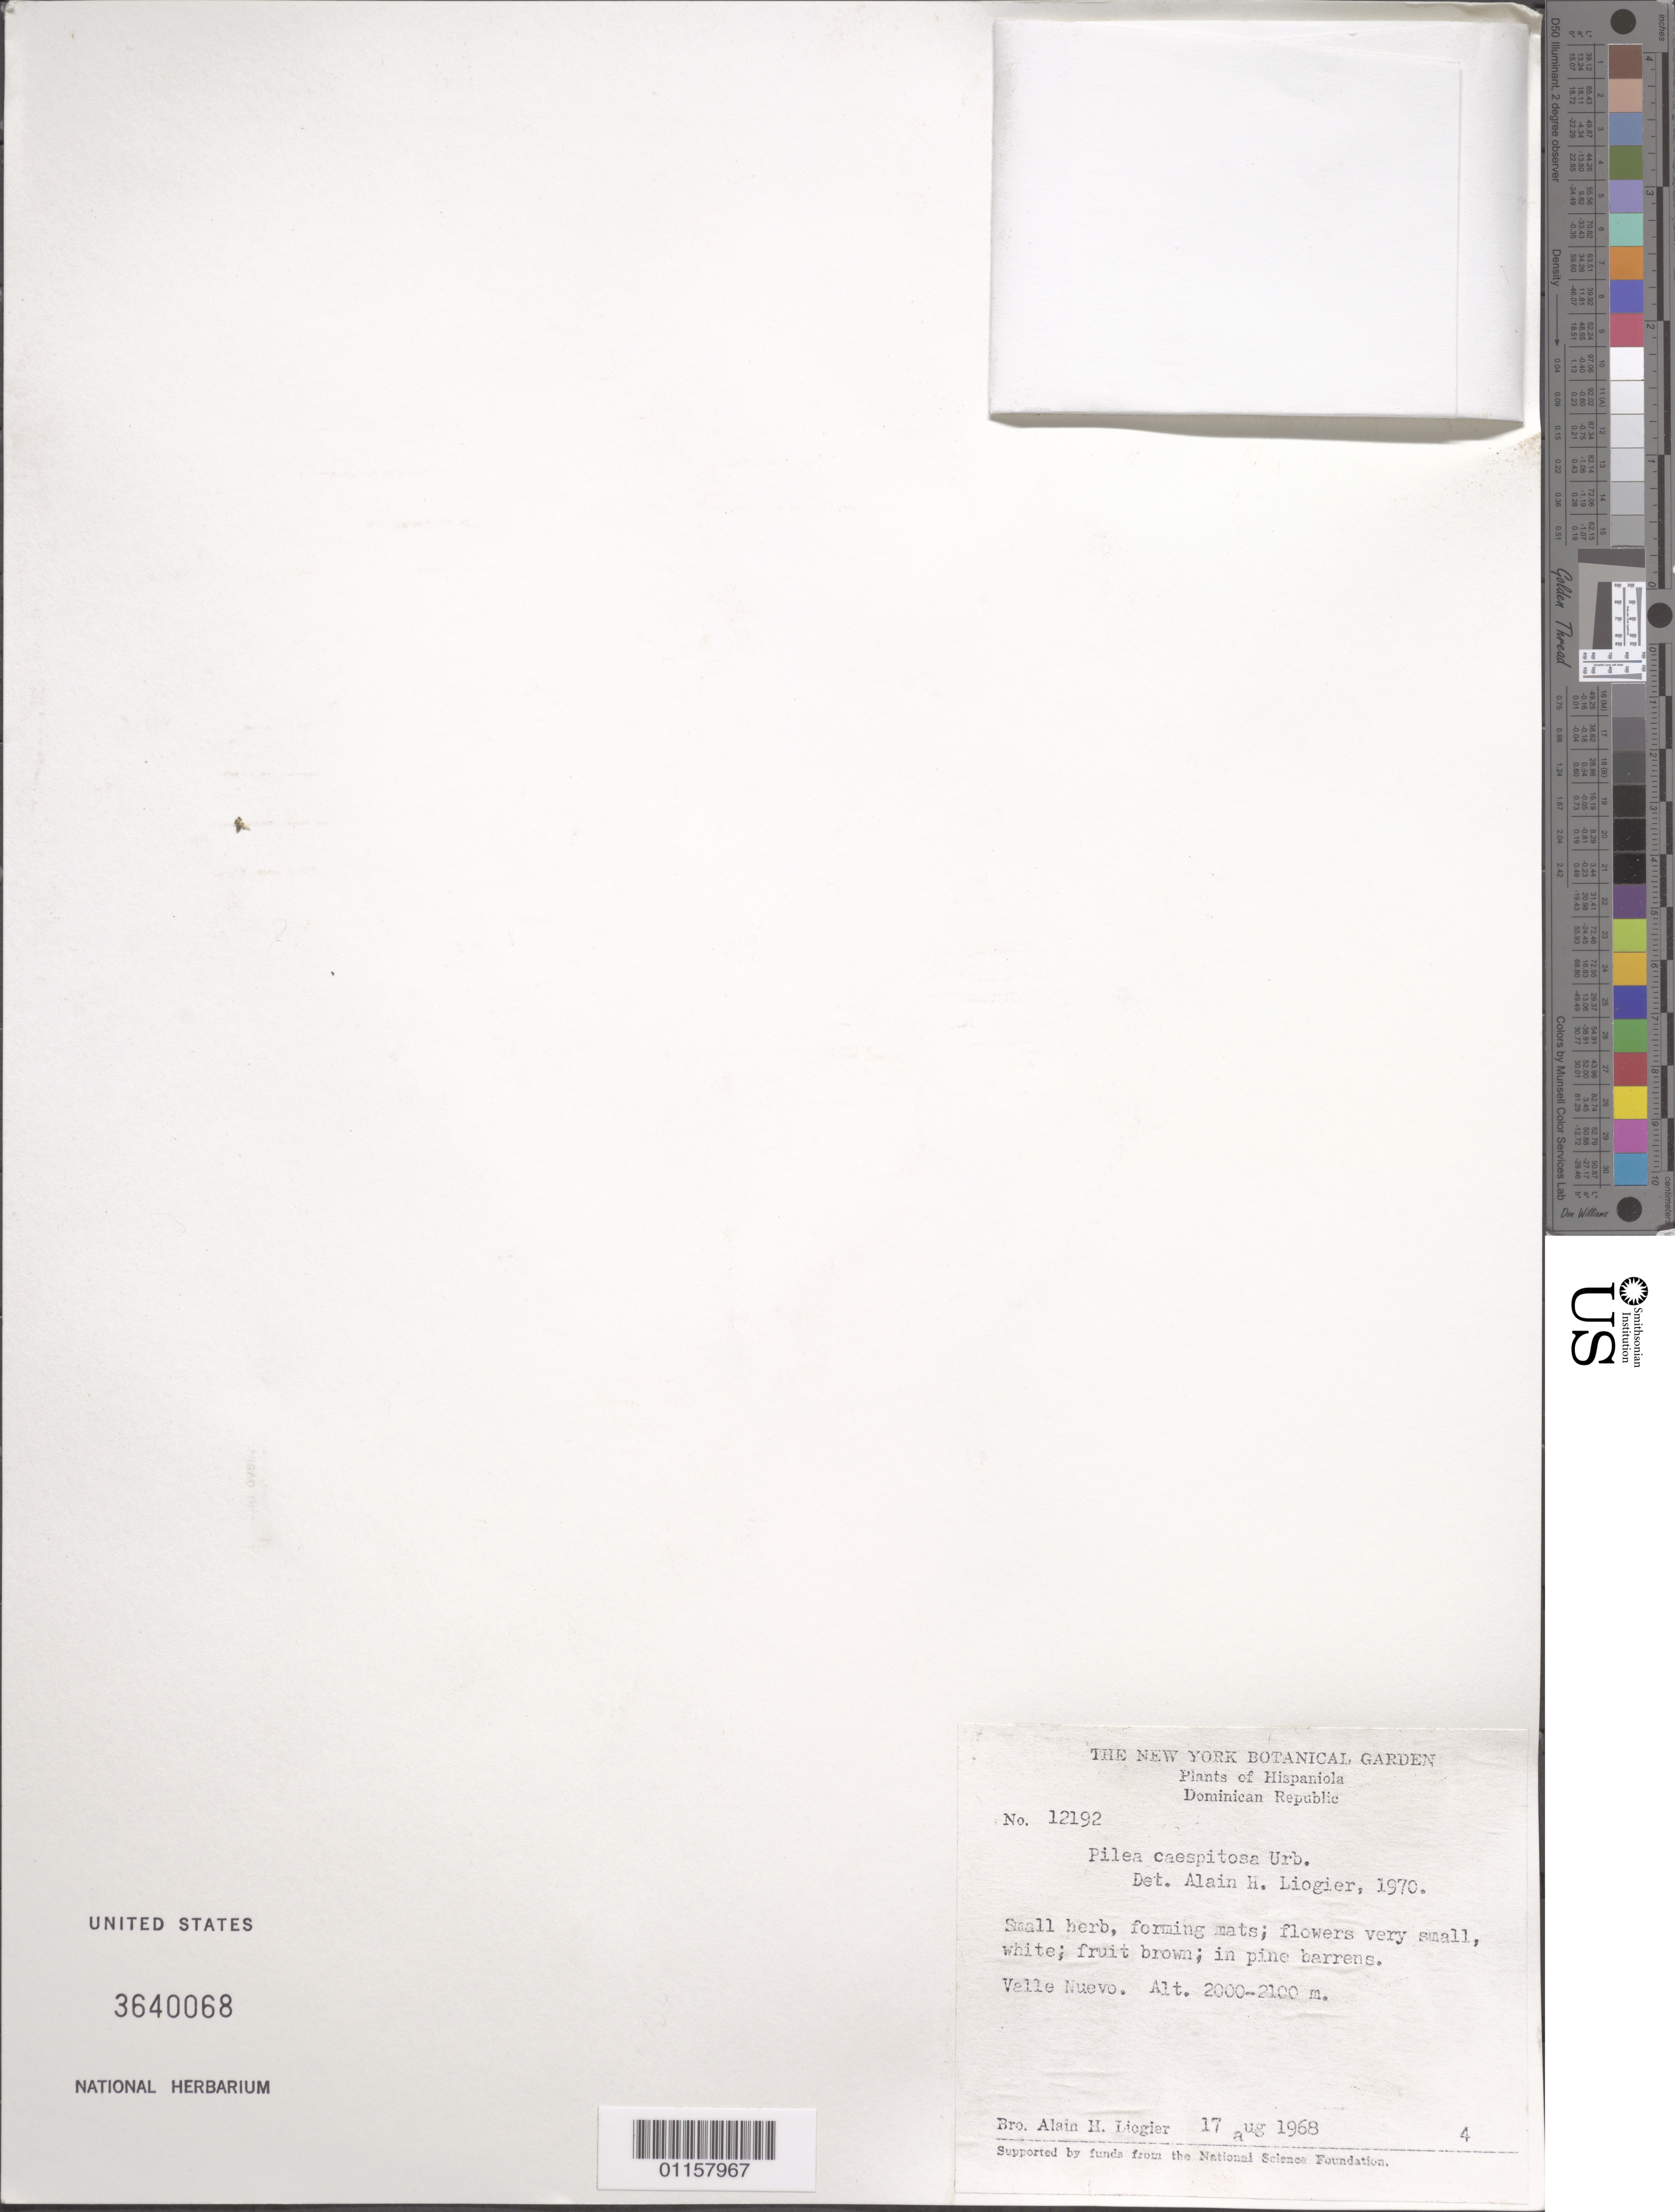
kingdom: Plantae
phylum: Tracheophyta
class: Magnoliopsida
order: Rosales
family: Urticaceae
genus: Pilea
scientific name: Pilea caespitosa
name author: Urb.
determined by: Liogier, Alain H.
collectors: A. H. Liogier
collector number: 12192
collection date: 1968-08-17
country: Dominican Republic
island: Hispaniola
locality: Valle Nuevo.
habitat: In pine barrens.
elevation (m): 2000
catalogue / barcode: US 3640068